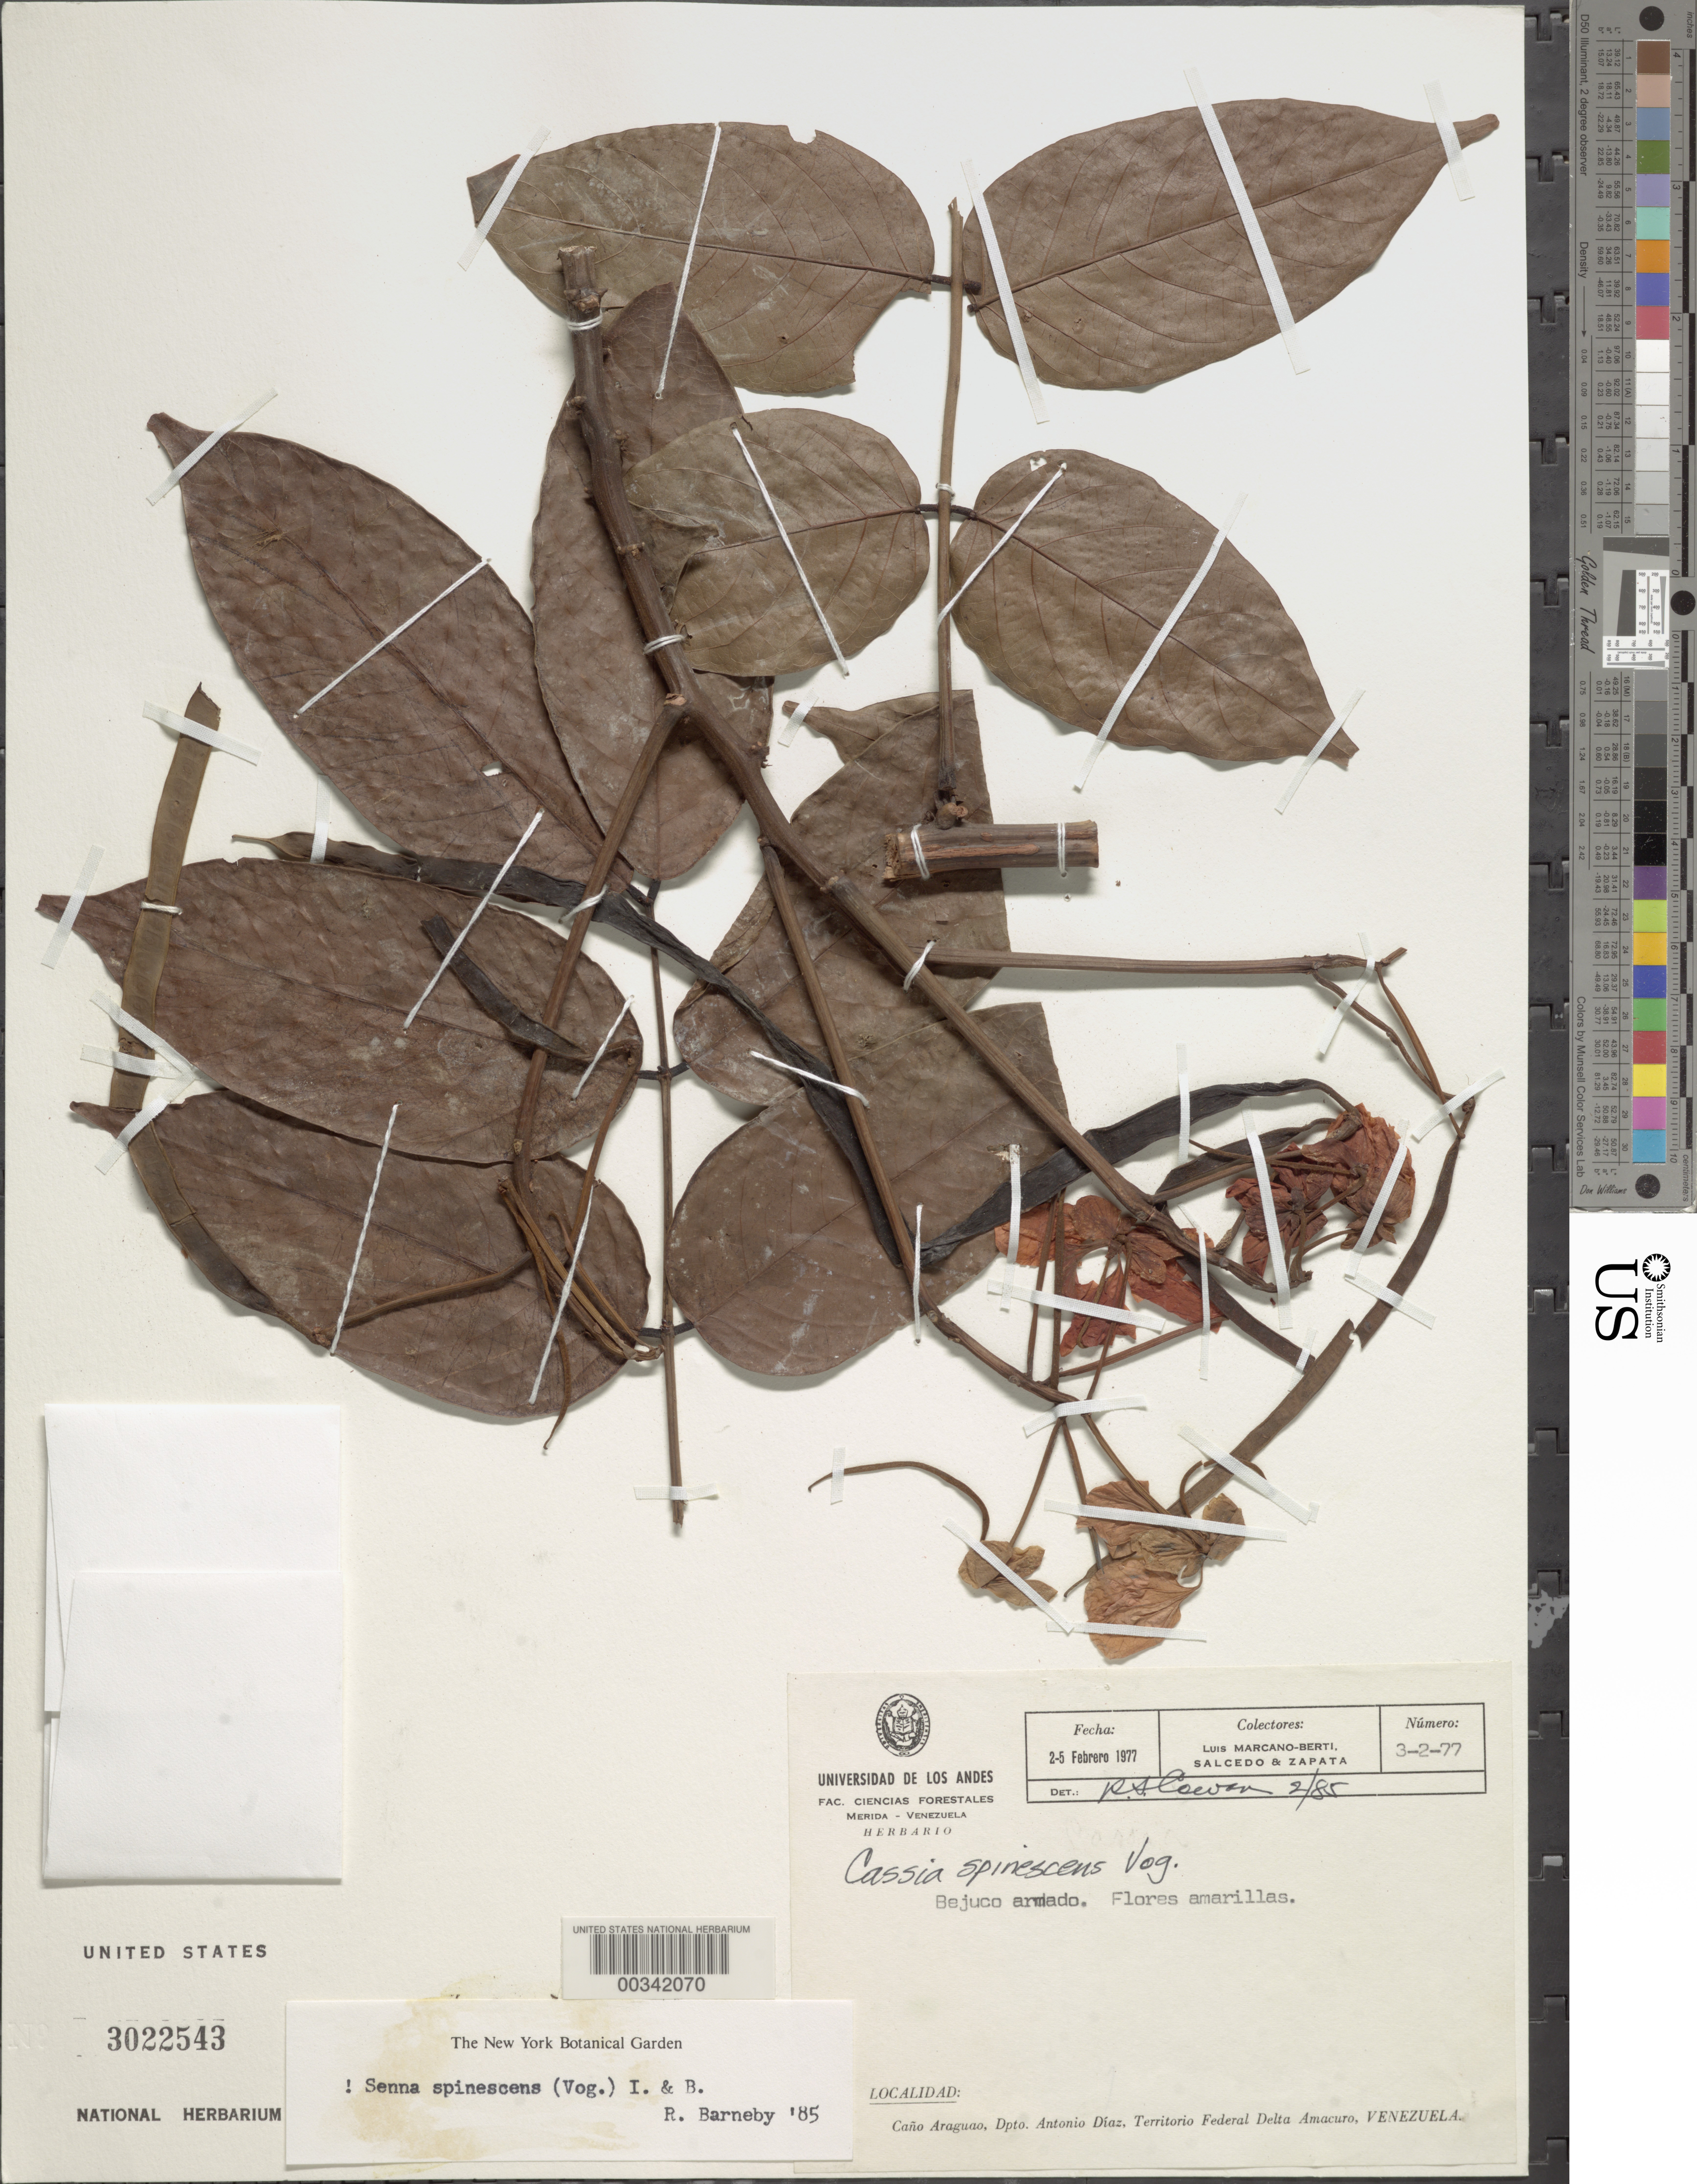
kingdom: Plantae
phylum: Tracheophyta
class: Magnoliopsida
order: Fabales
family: Fabaceae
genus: Senna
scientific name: Senna spinescens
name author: (Hoffmanns. ex Vogel) H.S. Irwin & Barneby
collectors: L. Marcano-Berti, P. Salcedo & -. Zapata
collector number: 3-2-77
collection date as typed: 02 Feb 1977 to 05 Feb 1977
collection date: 1977-02-02/1977-02-05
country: Venezuela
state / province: Delta Amacuro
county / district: Antonio Diaz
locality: Cano Araguao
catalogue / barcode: US 3022543